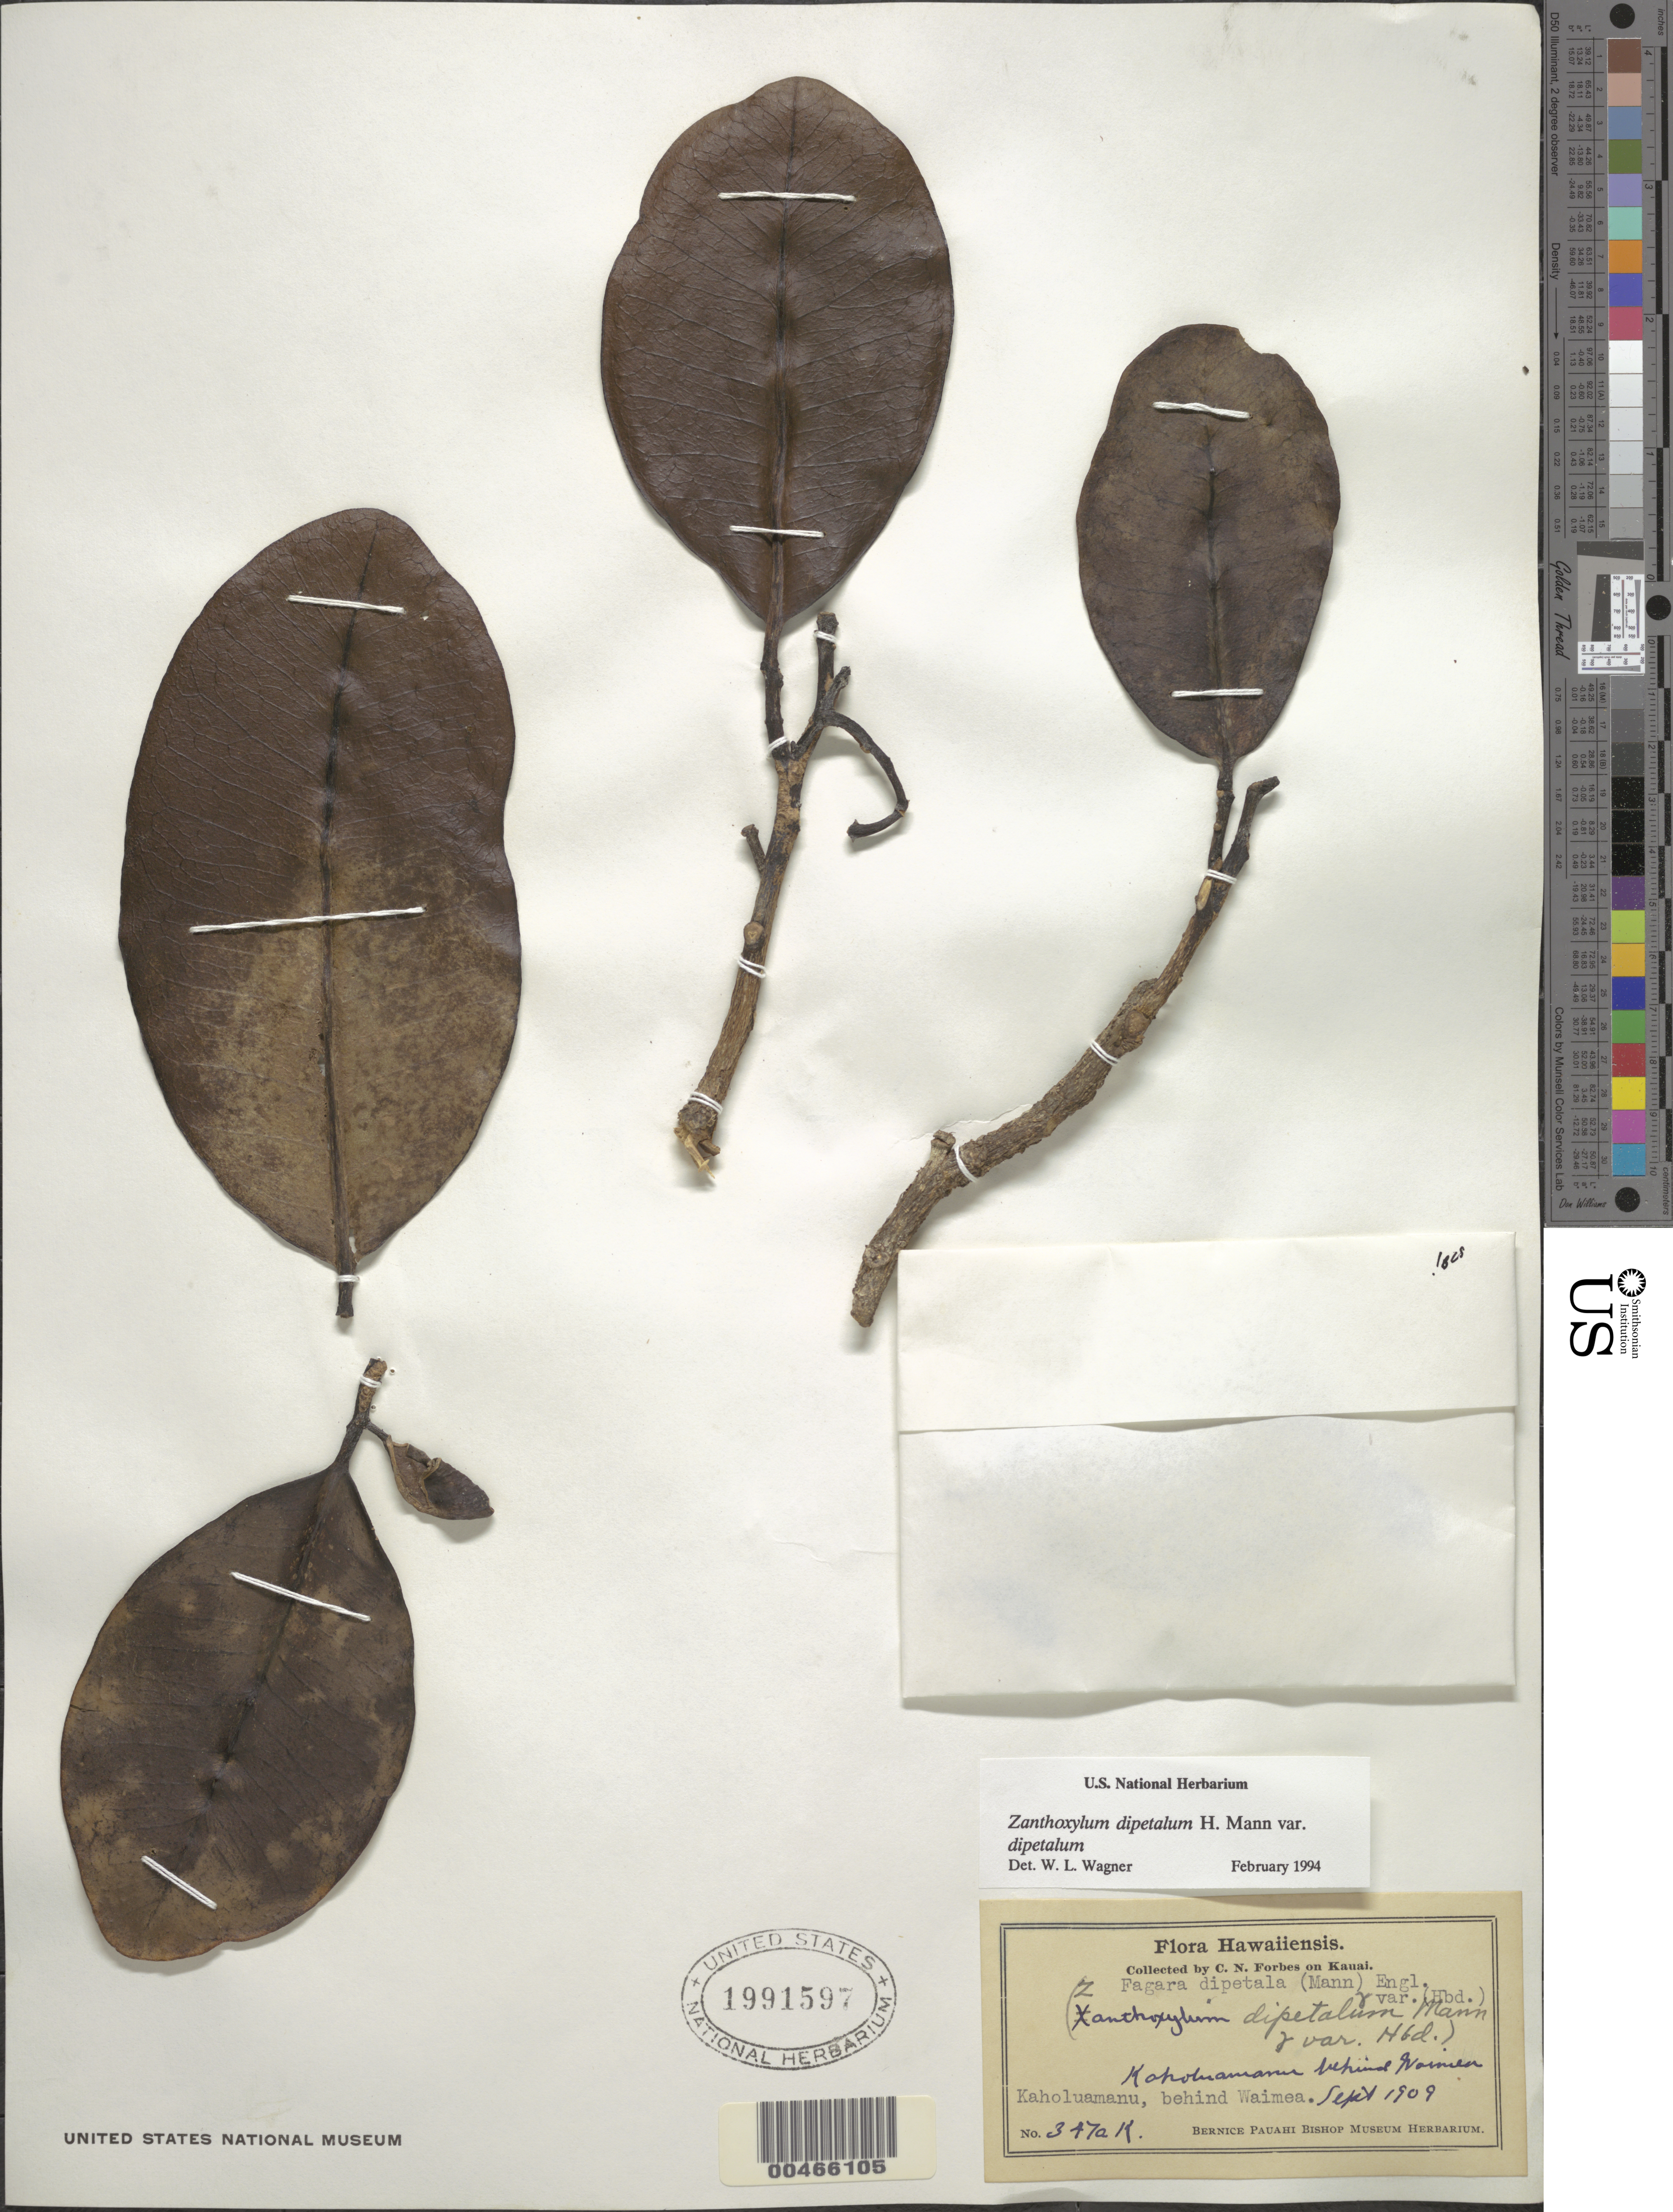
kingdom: Plantae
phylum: Tracheophyta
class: Magnoliopsida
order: Sapindales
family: Rutaceae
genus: Zanthoxylum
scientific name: Zanthoxylum dipetalum var. dipetalum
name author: H. Mann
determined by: Wagner, W. L., (BOT), Smithsonian Institution - National Museum of Natural History (UNITED STATES)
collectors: C. N. Forbes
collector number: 347aK.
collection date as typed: Sep 1909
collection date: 1909-09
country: United States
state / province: Hawaii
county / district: Kauai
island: Kaua'i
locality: Kaholuamanu, behind Waimea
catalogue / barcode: US 1991597